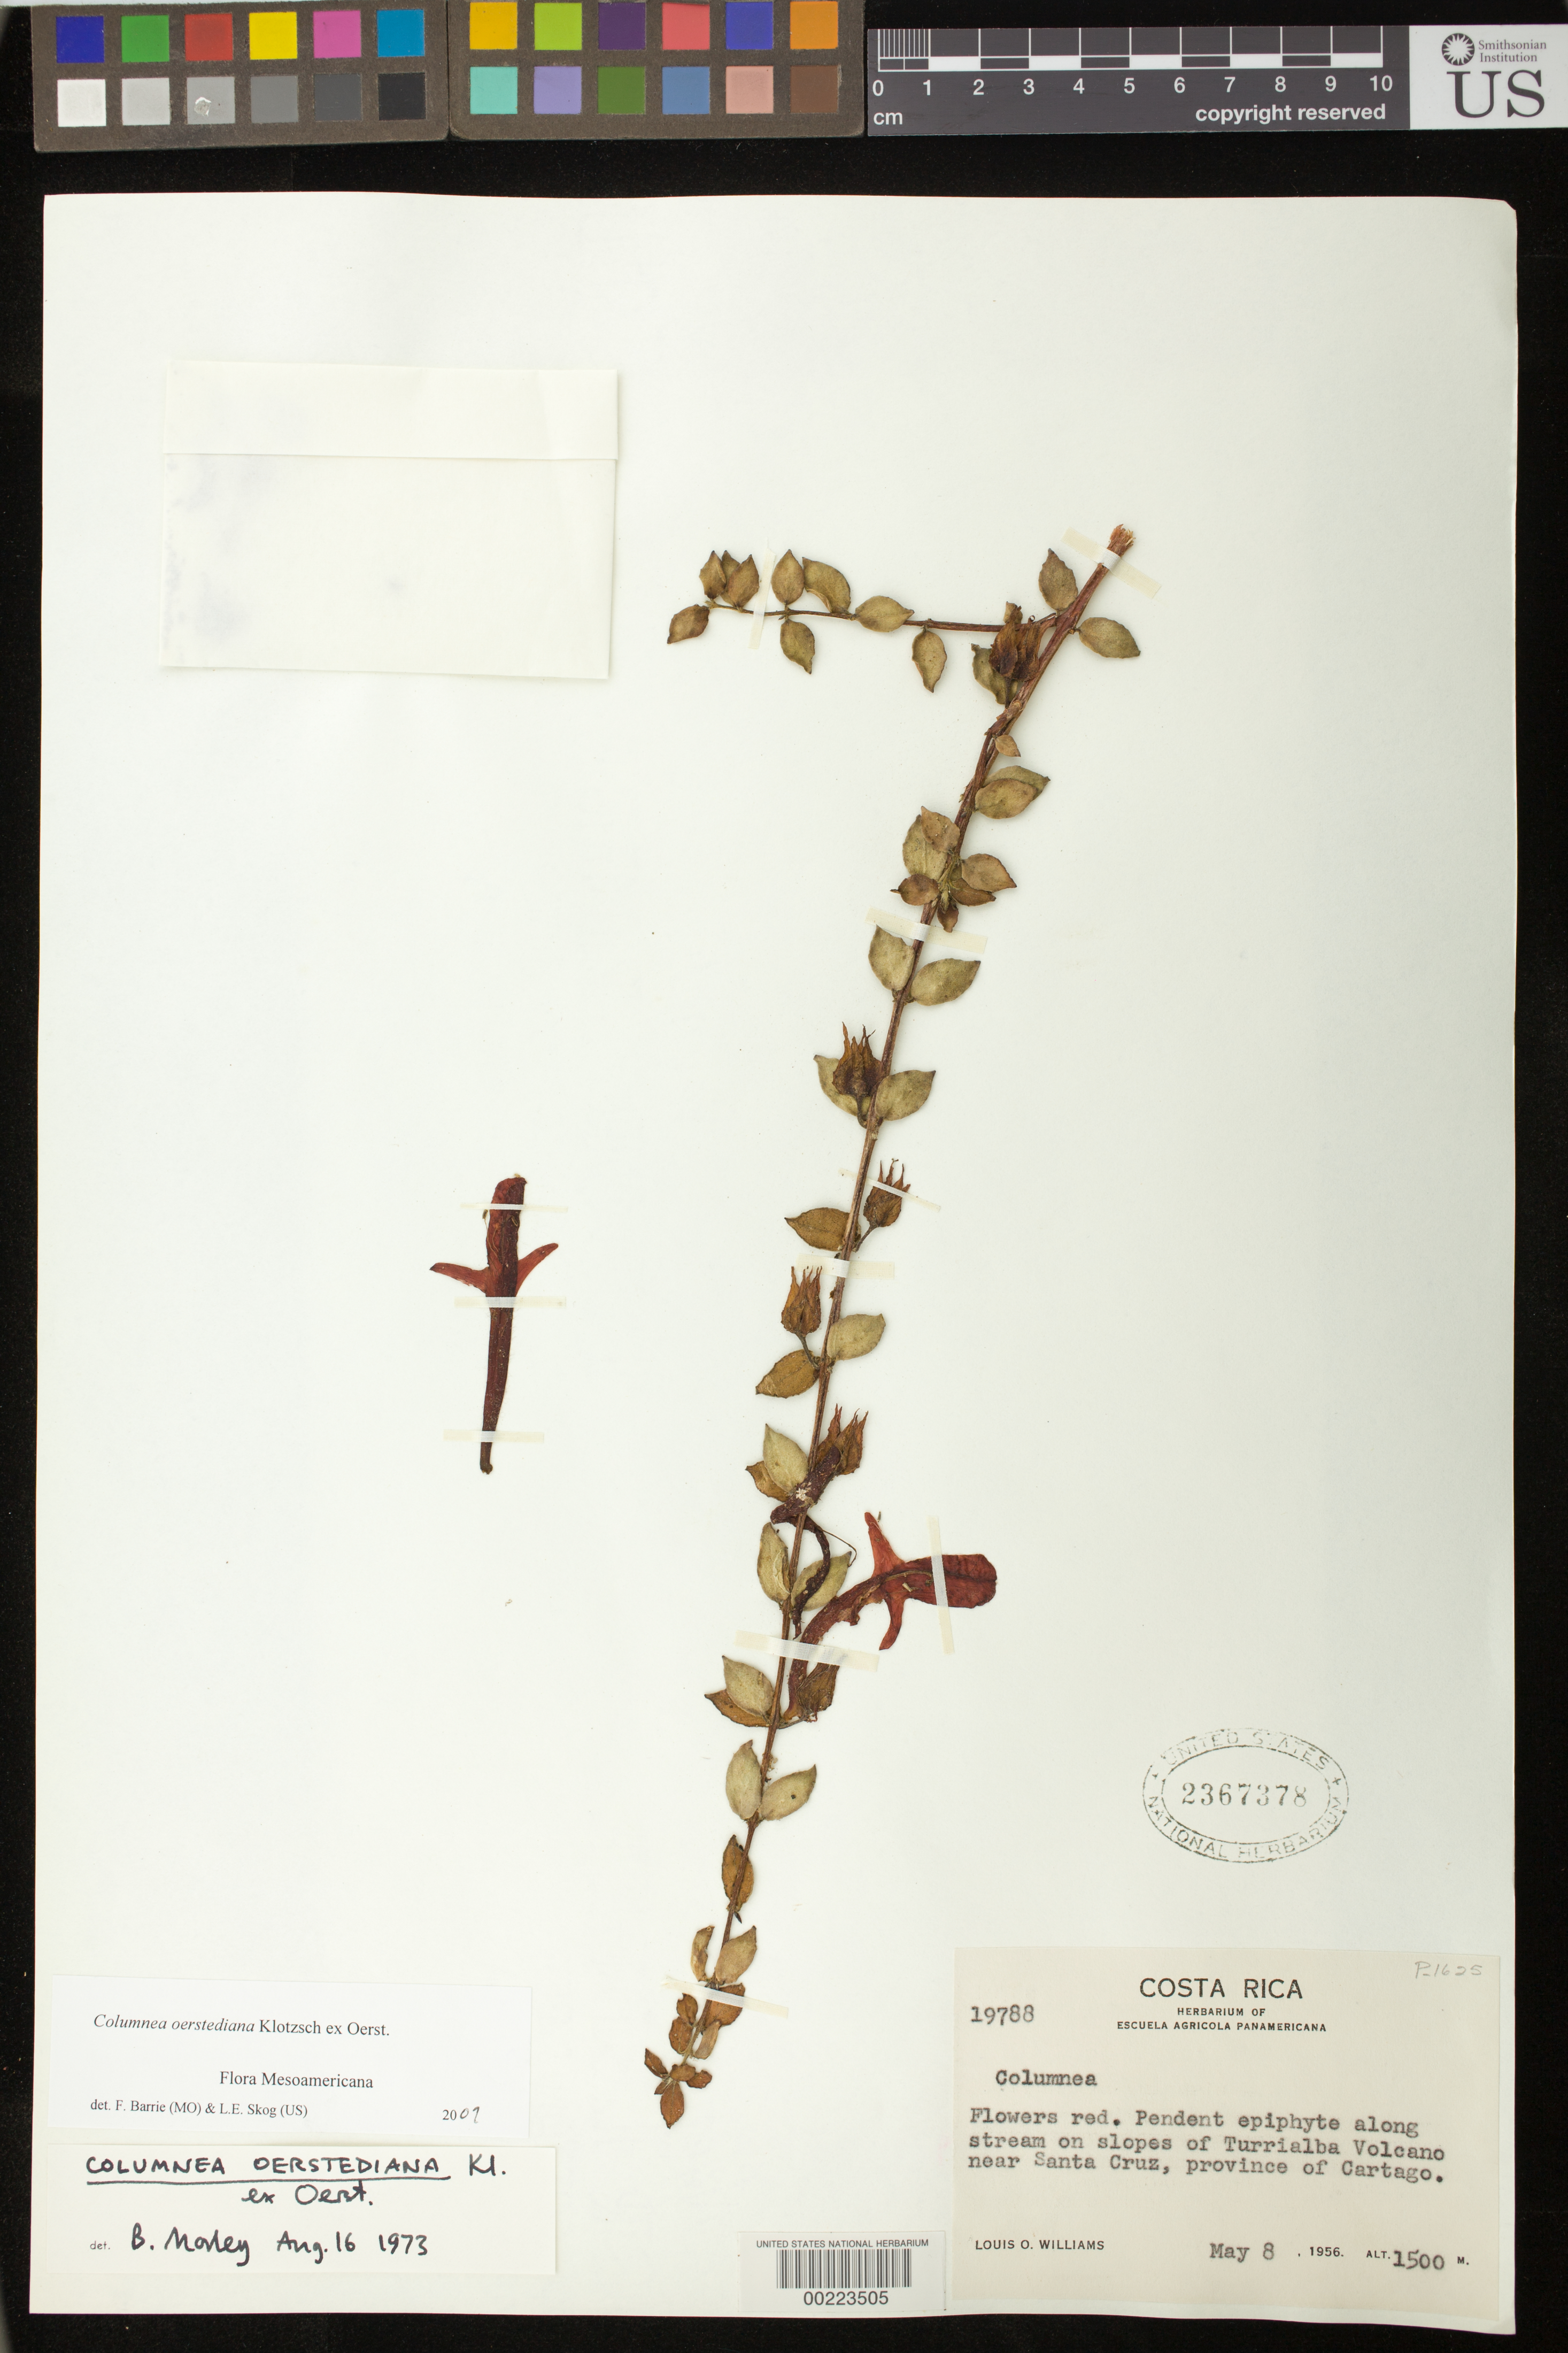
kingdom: Plantae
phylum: Tracheophyta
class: Magnoliopsida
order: Lamiales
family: Gesneriaceae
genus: Columnea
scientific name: Columnea oerstediana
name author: Klotzsch ex Oerst.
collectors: L. O. Williams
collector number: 19788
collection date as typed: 08 May 1956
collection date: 1956-05-08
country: Costa Rica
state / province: Cartago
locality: On slopes of Turrialba Volcano near Santa Cruz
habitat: along stream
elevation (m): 1500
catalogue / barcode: US 2367378